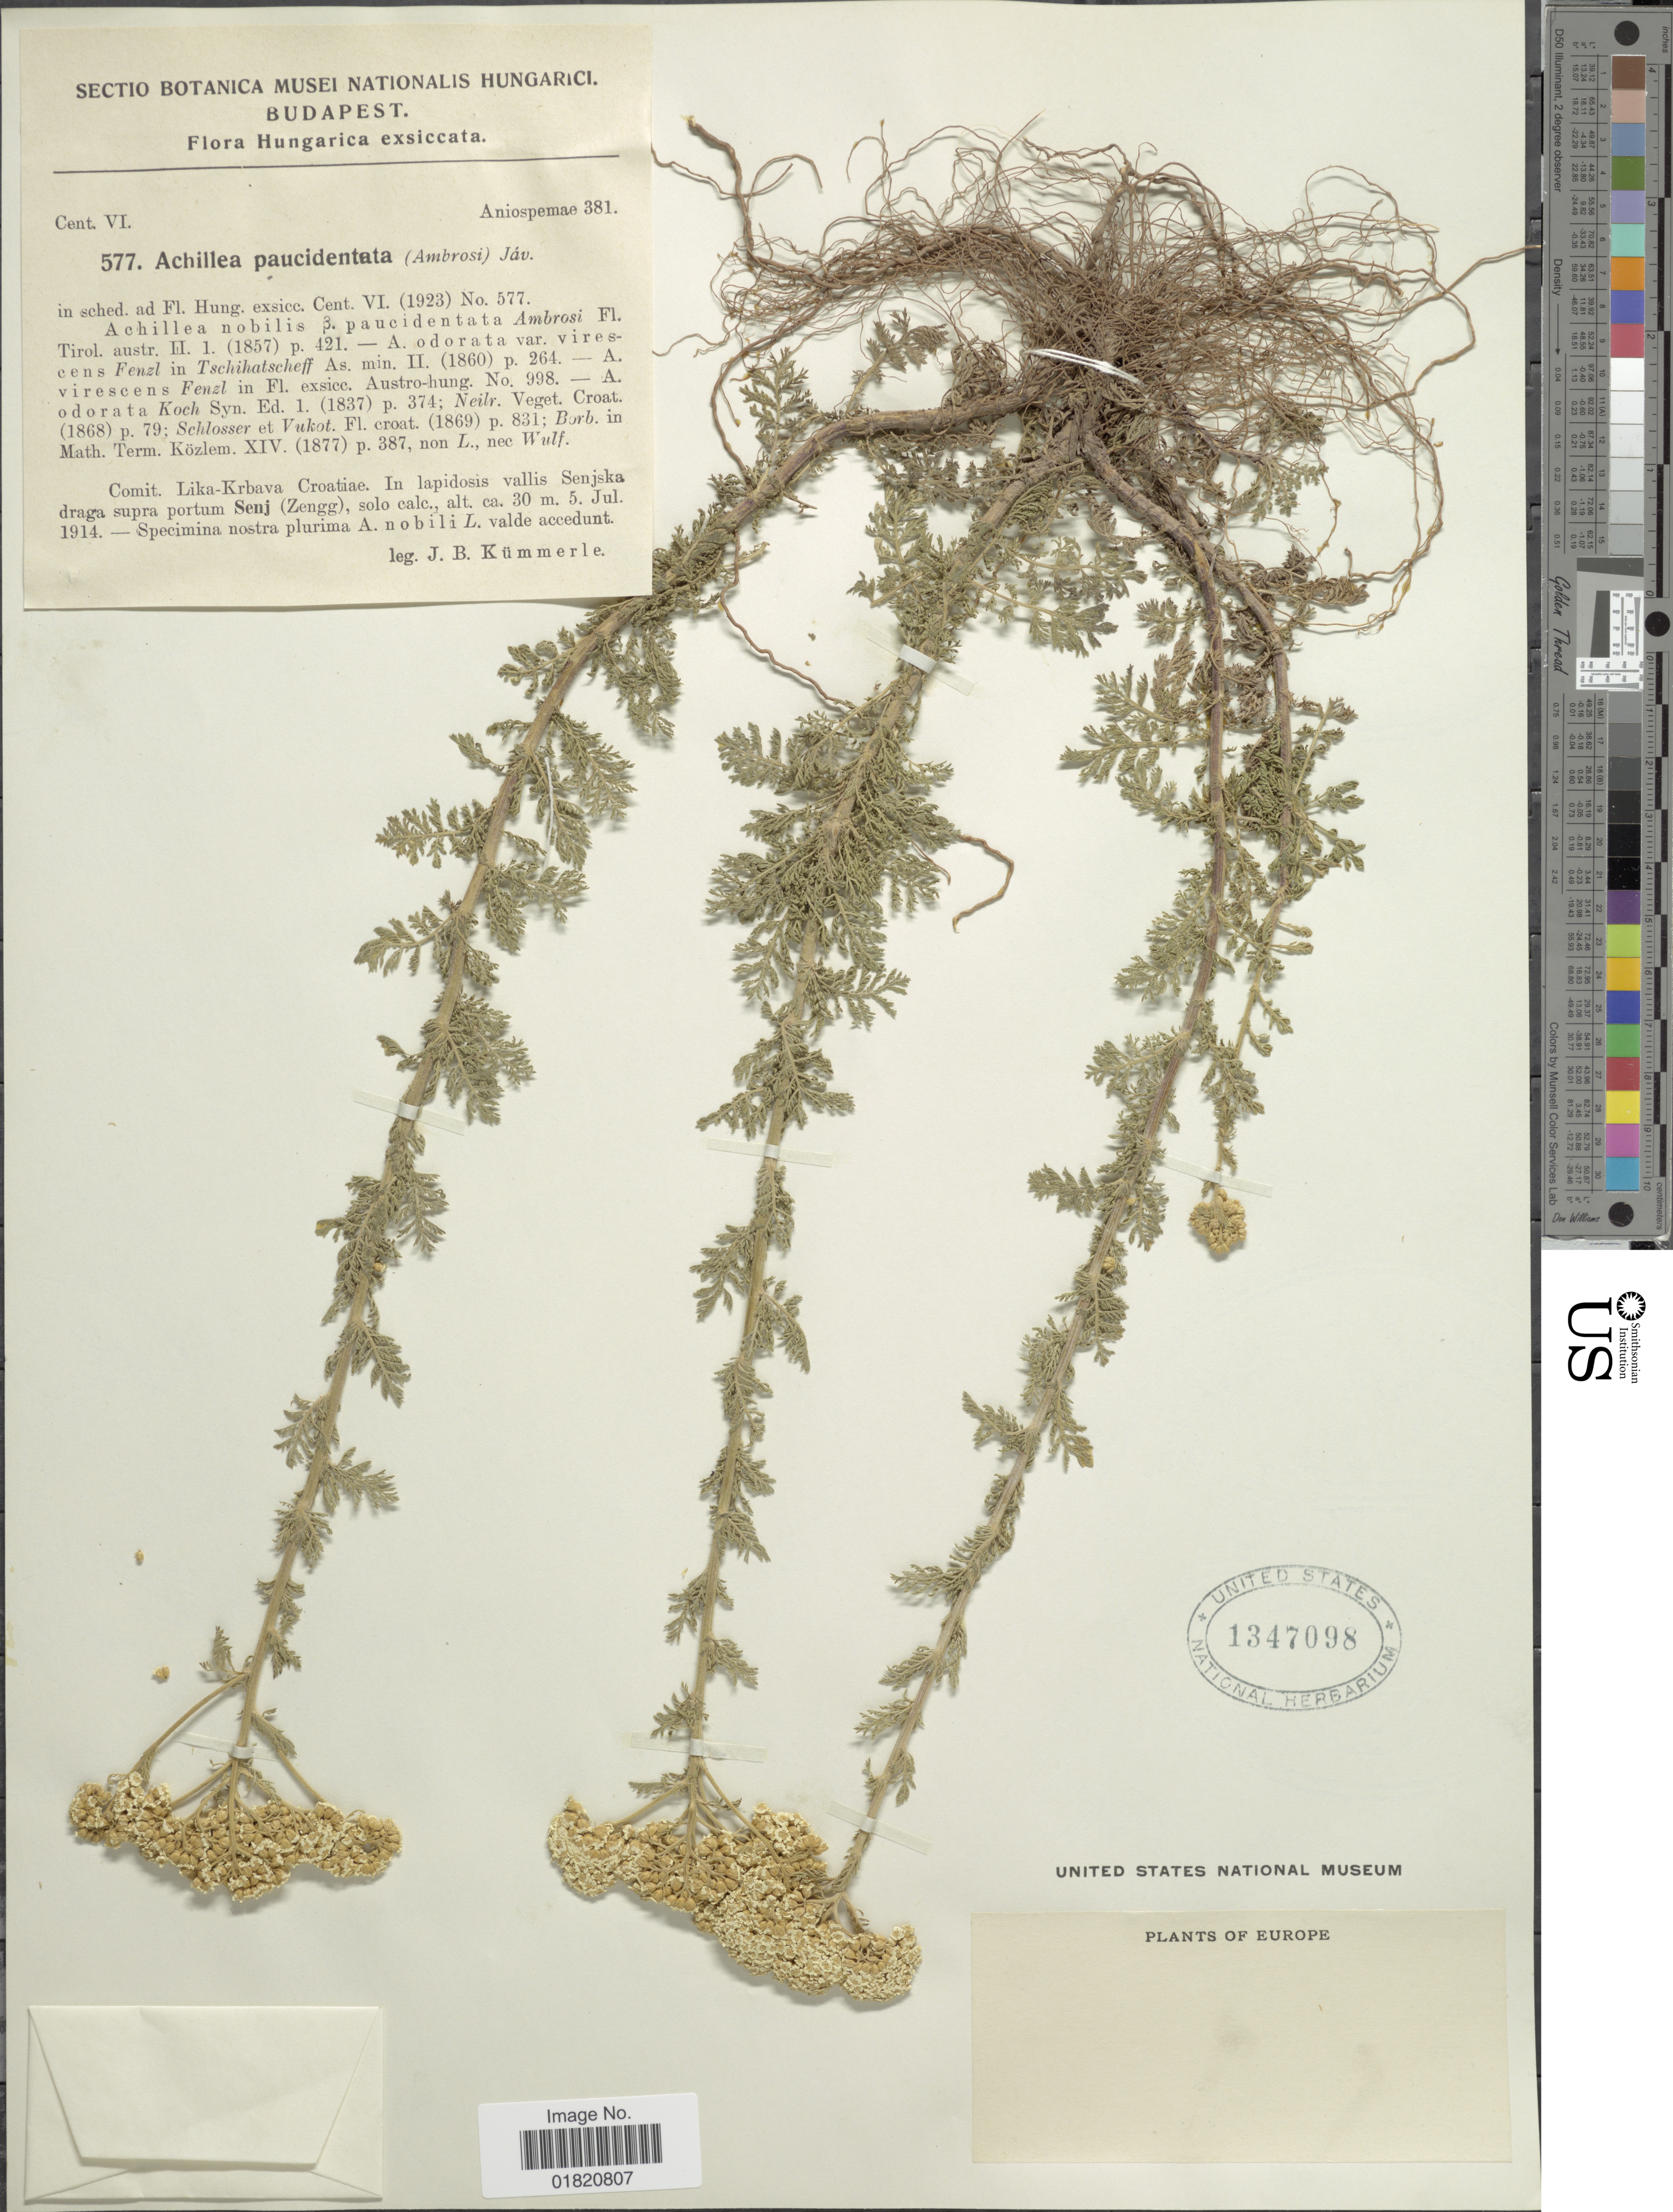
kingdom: Plantae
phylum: Tracheophyta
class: Magnoliopsida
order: Asterales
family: Asteraceae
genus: Achillea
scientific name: Achillea paucidentata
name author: (Ambrosi) Dalla Torre & Sarnth.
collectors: J. Kummerle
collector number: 577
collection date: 1914-07-05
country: Hungary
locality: Comit. Lika-Krbava Croatiae. In lapidosis vallis Senjska draga supra portum Senj (Zengg). Europe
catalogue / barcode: US 1347098